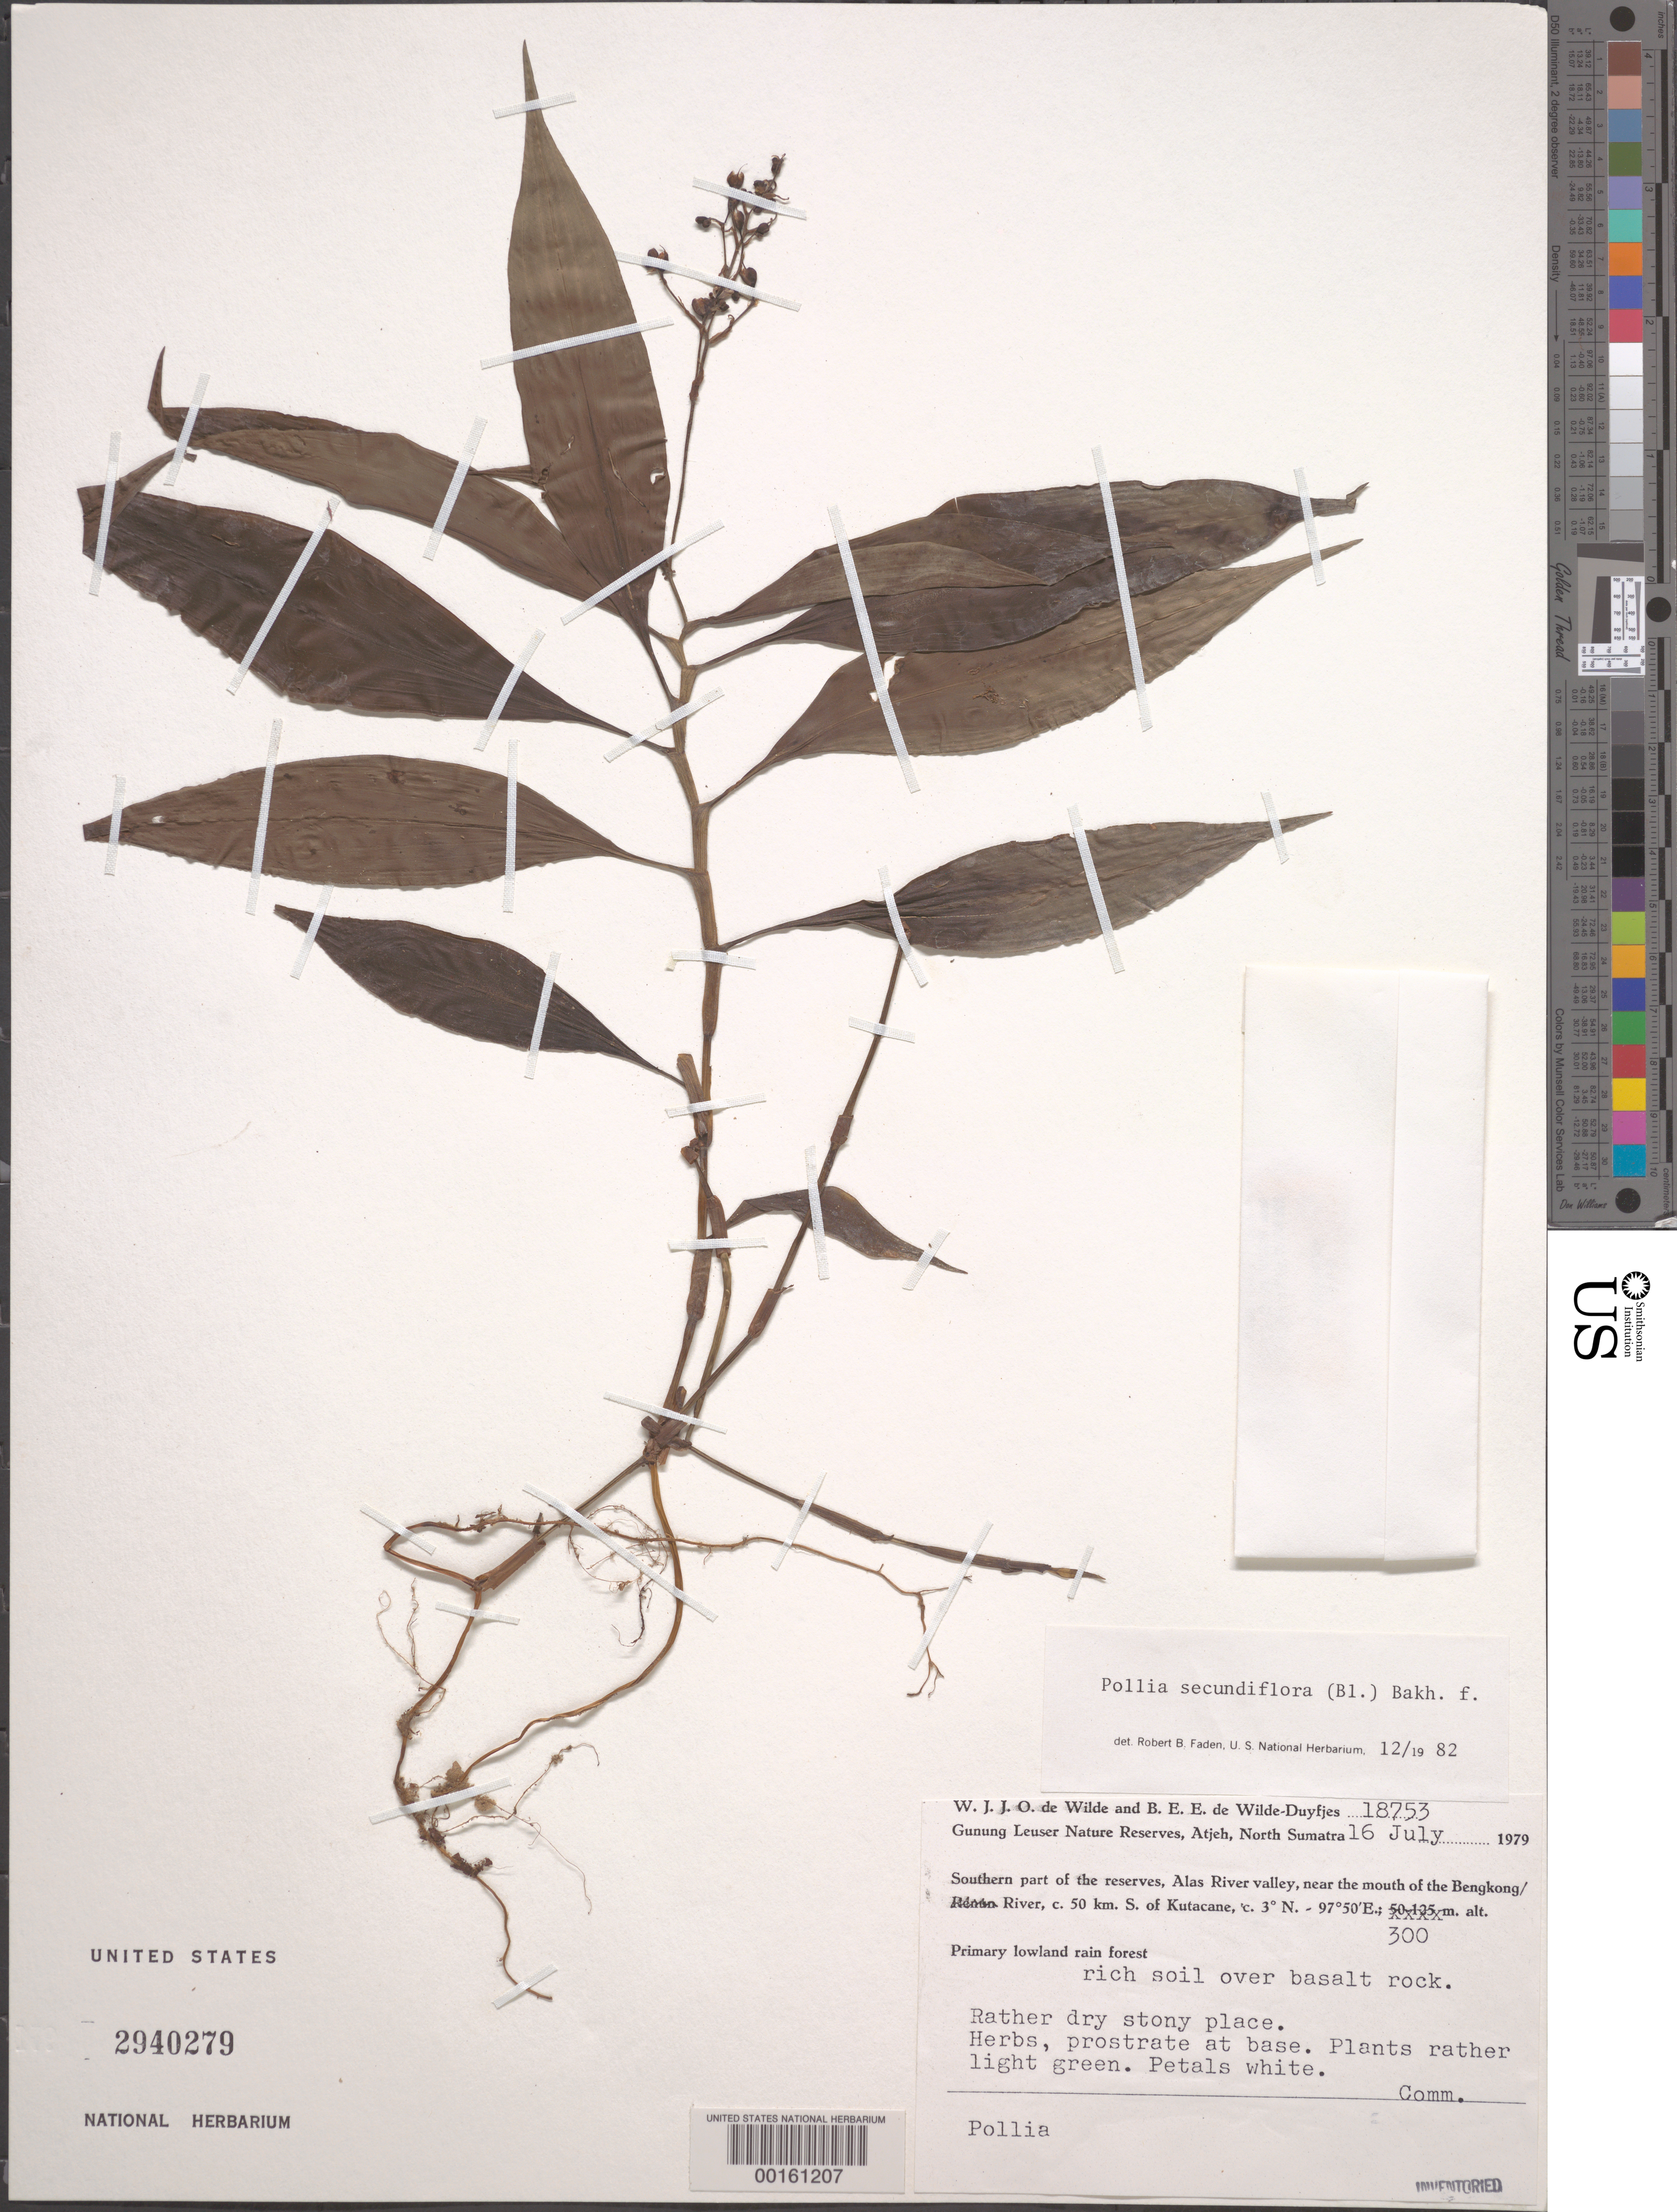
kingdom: Plantae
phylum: Tracheophyta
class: Liliopsida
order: Commelinales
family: Commelinaceae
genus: Pollia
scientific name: Pollia secundiflora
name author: (Blume) Bakh. f.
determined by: Faden, Robert B., (US), Smithsonian Institution - National Museum of Natural History (UNITED STATES)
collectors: W. J. de Wilde & B. E. de Wilde-Duyfjes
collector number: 18753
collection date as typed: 16 Jul 1979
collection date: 1979-07-16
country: Indonesia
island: Sumatra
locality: Gunung nature reserve, alas river valley, near mouth of bengkong river, 50 km s of kutacane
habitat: Primary lowland rainforest, rich soil, rather dry stony place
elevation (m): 300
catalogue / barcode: US 2940279